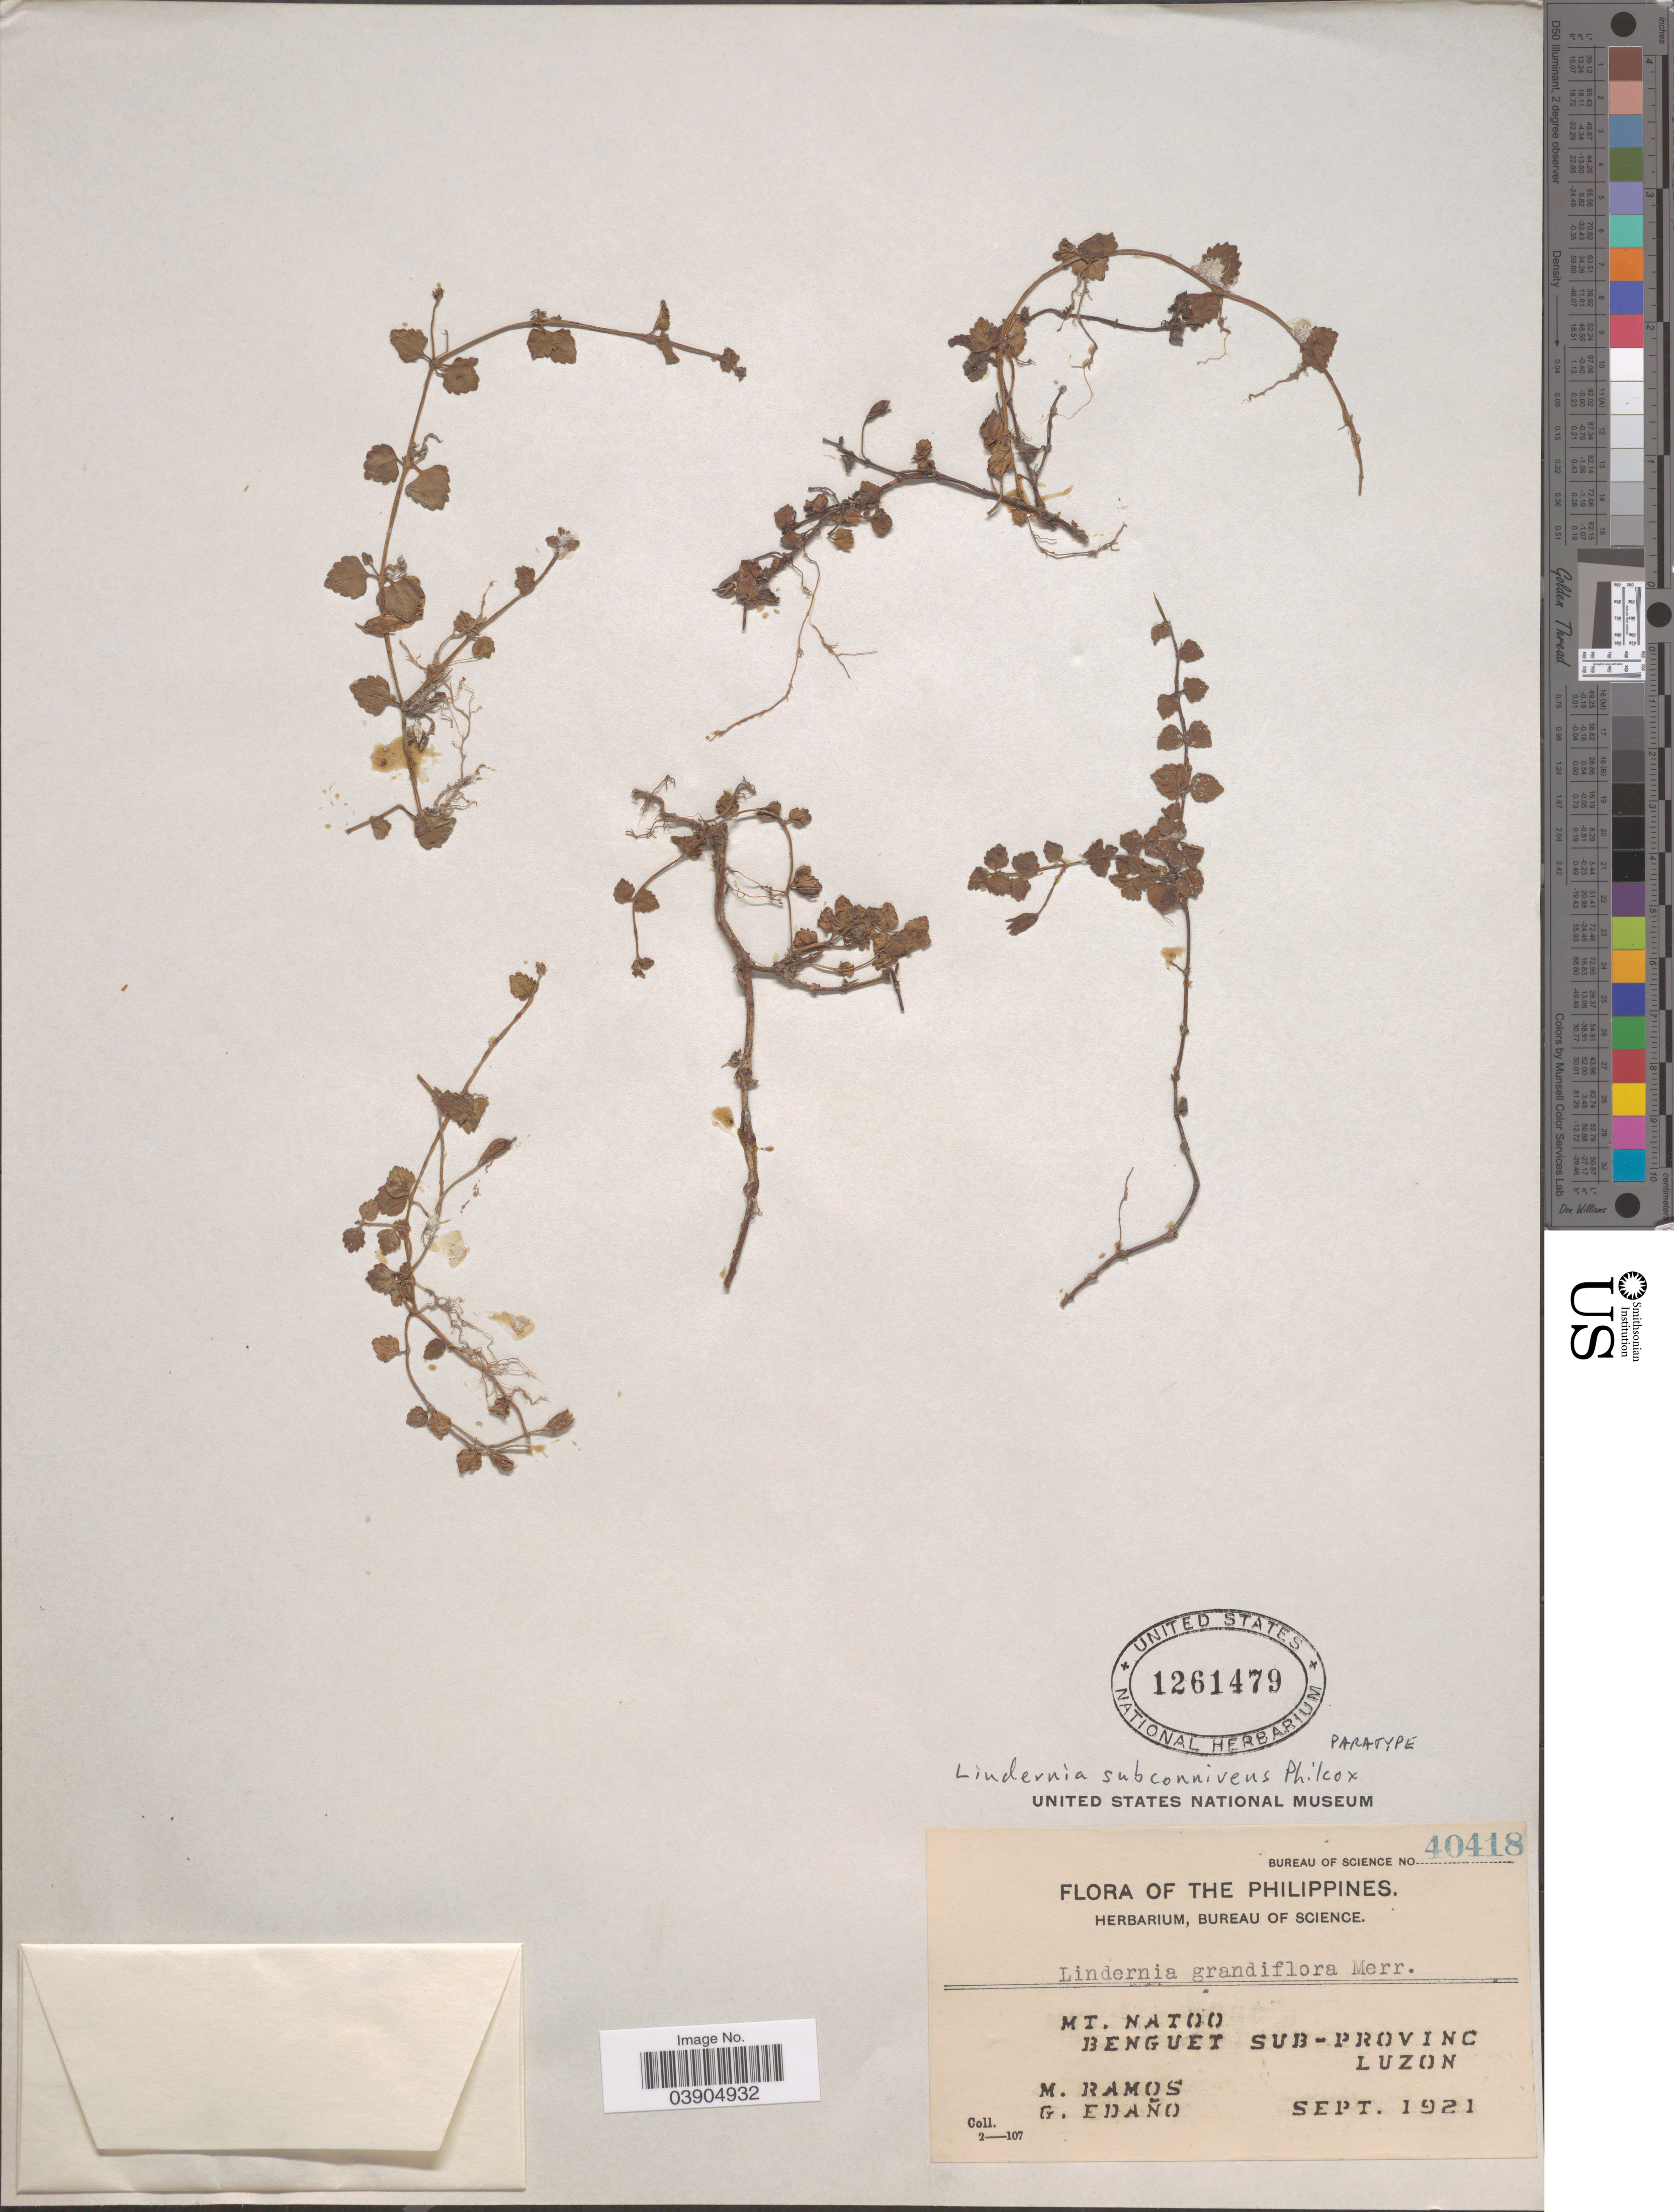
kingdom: Plantae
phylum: Tracheophyta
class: Magnoliopsida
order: Lamiales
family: Linderniaceae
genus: Lindernia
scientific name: Lindernia subconnivens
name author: Philcox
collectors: M. Ramos & G. Edaño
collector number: Bureau of Science 40418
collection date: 1921-09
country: Philippines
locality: Mt. Natoo, Benguet Sub-Province, Luzon.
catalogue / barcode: US 1261479